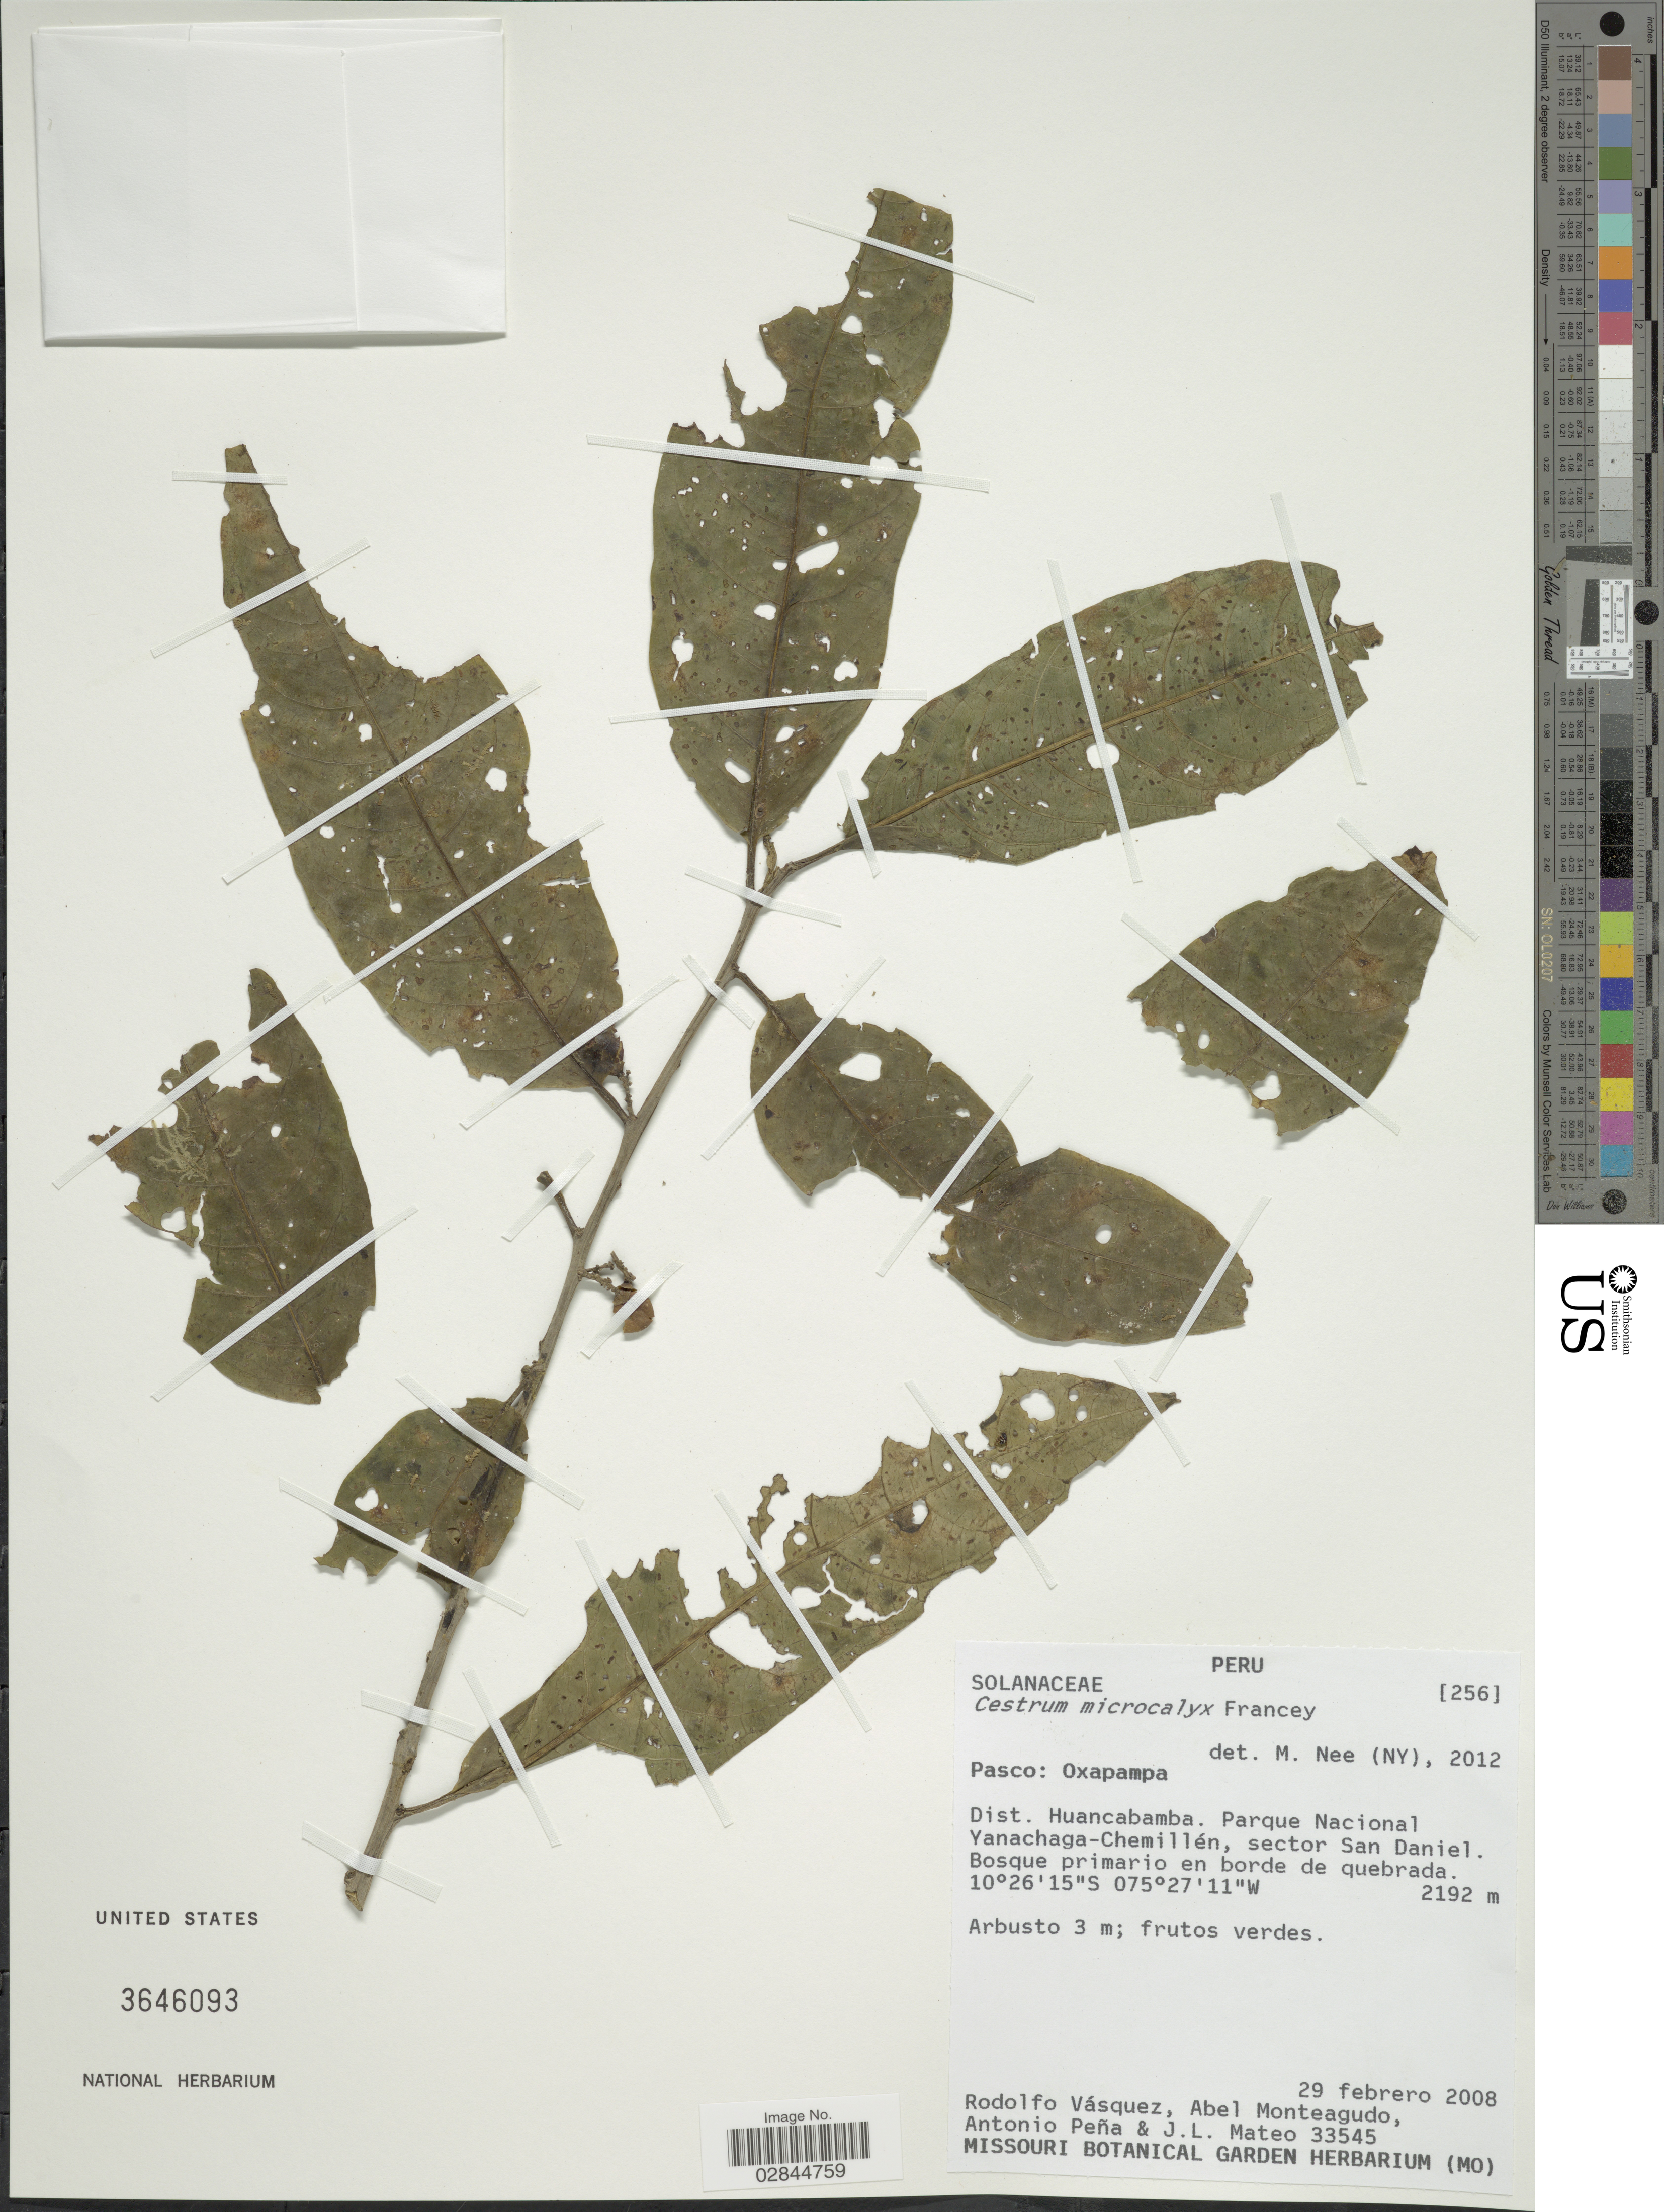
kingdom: Plantae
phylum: Tracheophyta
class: Magnoliopsida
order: Solanales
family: Solanaceae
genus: Cestrum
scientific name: Cestrum microcalyx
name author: Francey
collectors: R. Vásquez, A. Monteagudo, A. Peña & J. Mateo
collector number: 33545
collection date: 2008-02-29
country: Peru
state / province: Pasco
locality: Oxapampa. Dist. Huancabamba. Parque Nacional Yanachaga- Chemillén, sector San Daniel.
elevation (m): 2192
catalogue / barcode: US 3646093